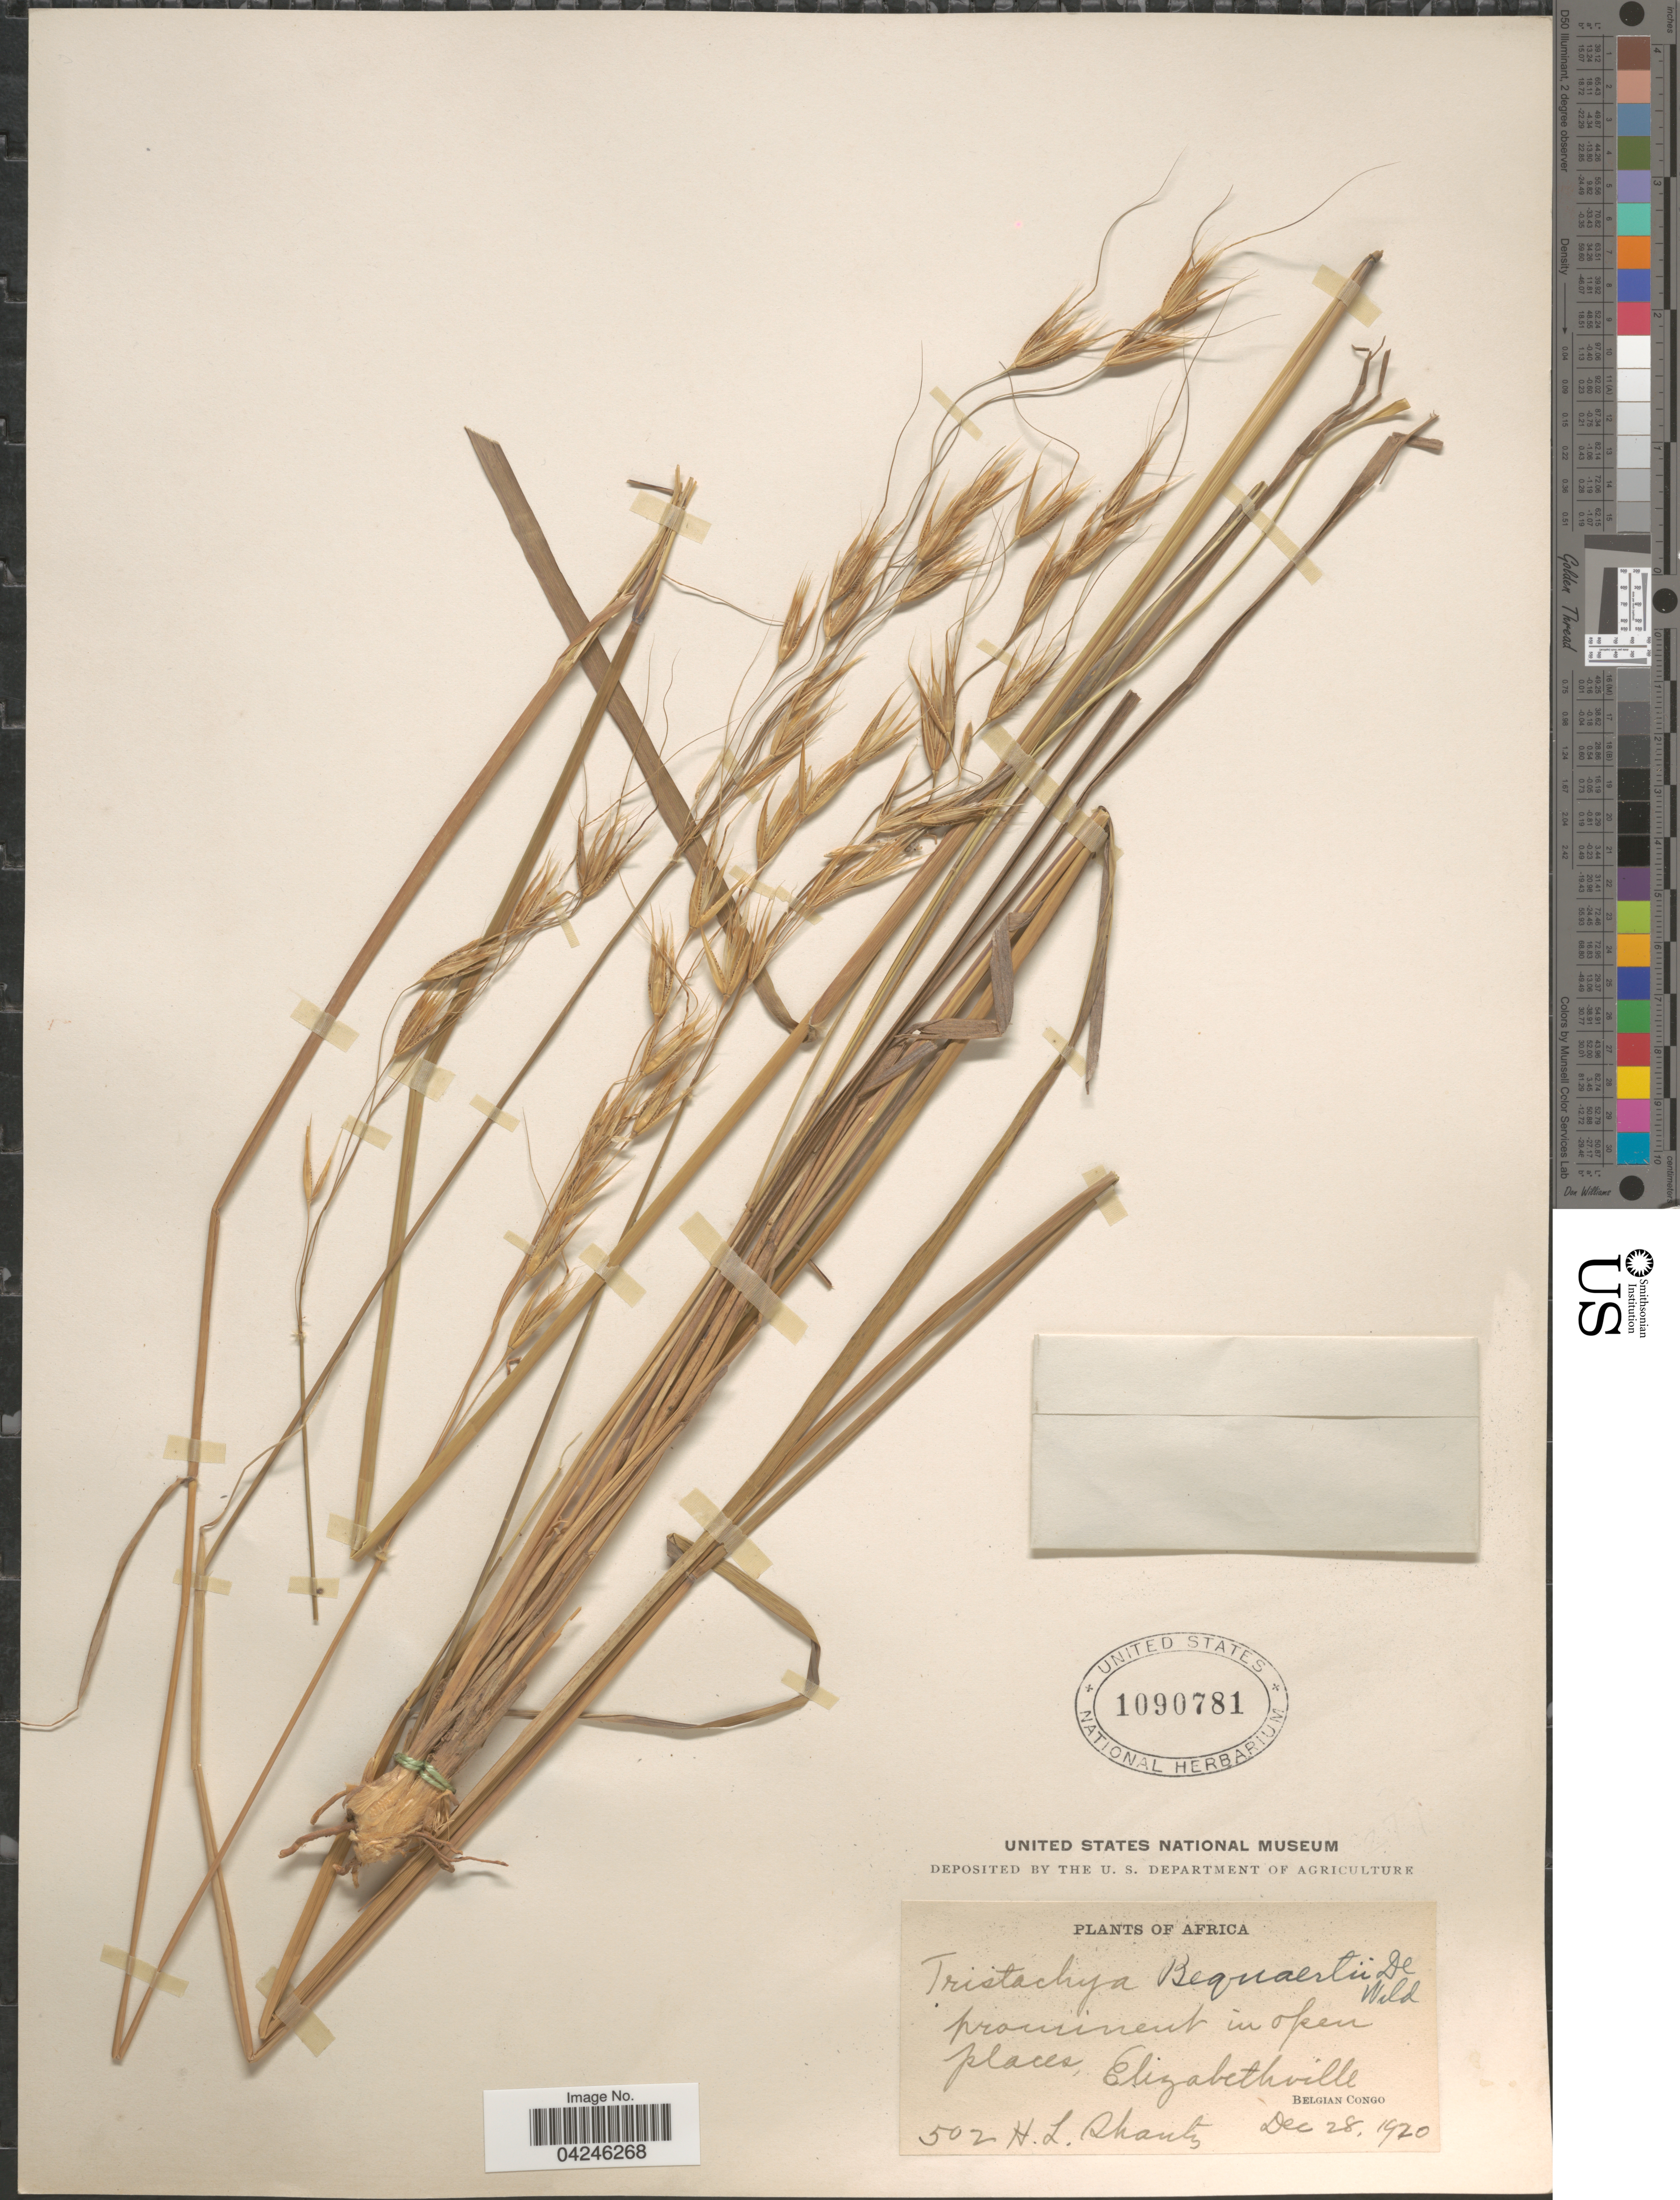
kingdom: Plantae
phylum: Tracheophyta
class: Liliopsida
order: Poales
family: Poaceae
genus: Tristachya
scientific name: Tristachya bequaertii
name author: De Wild.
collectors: H. Shantz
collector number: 502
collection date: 1920-12-28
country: Congo, Democratic Republic of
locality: Elizabethville. Belgian Congo.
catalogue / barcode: US 1090781